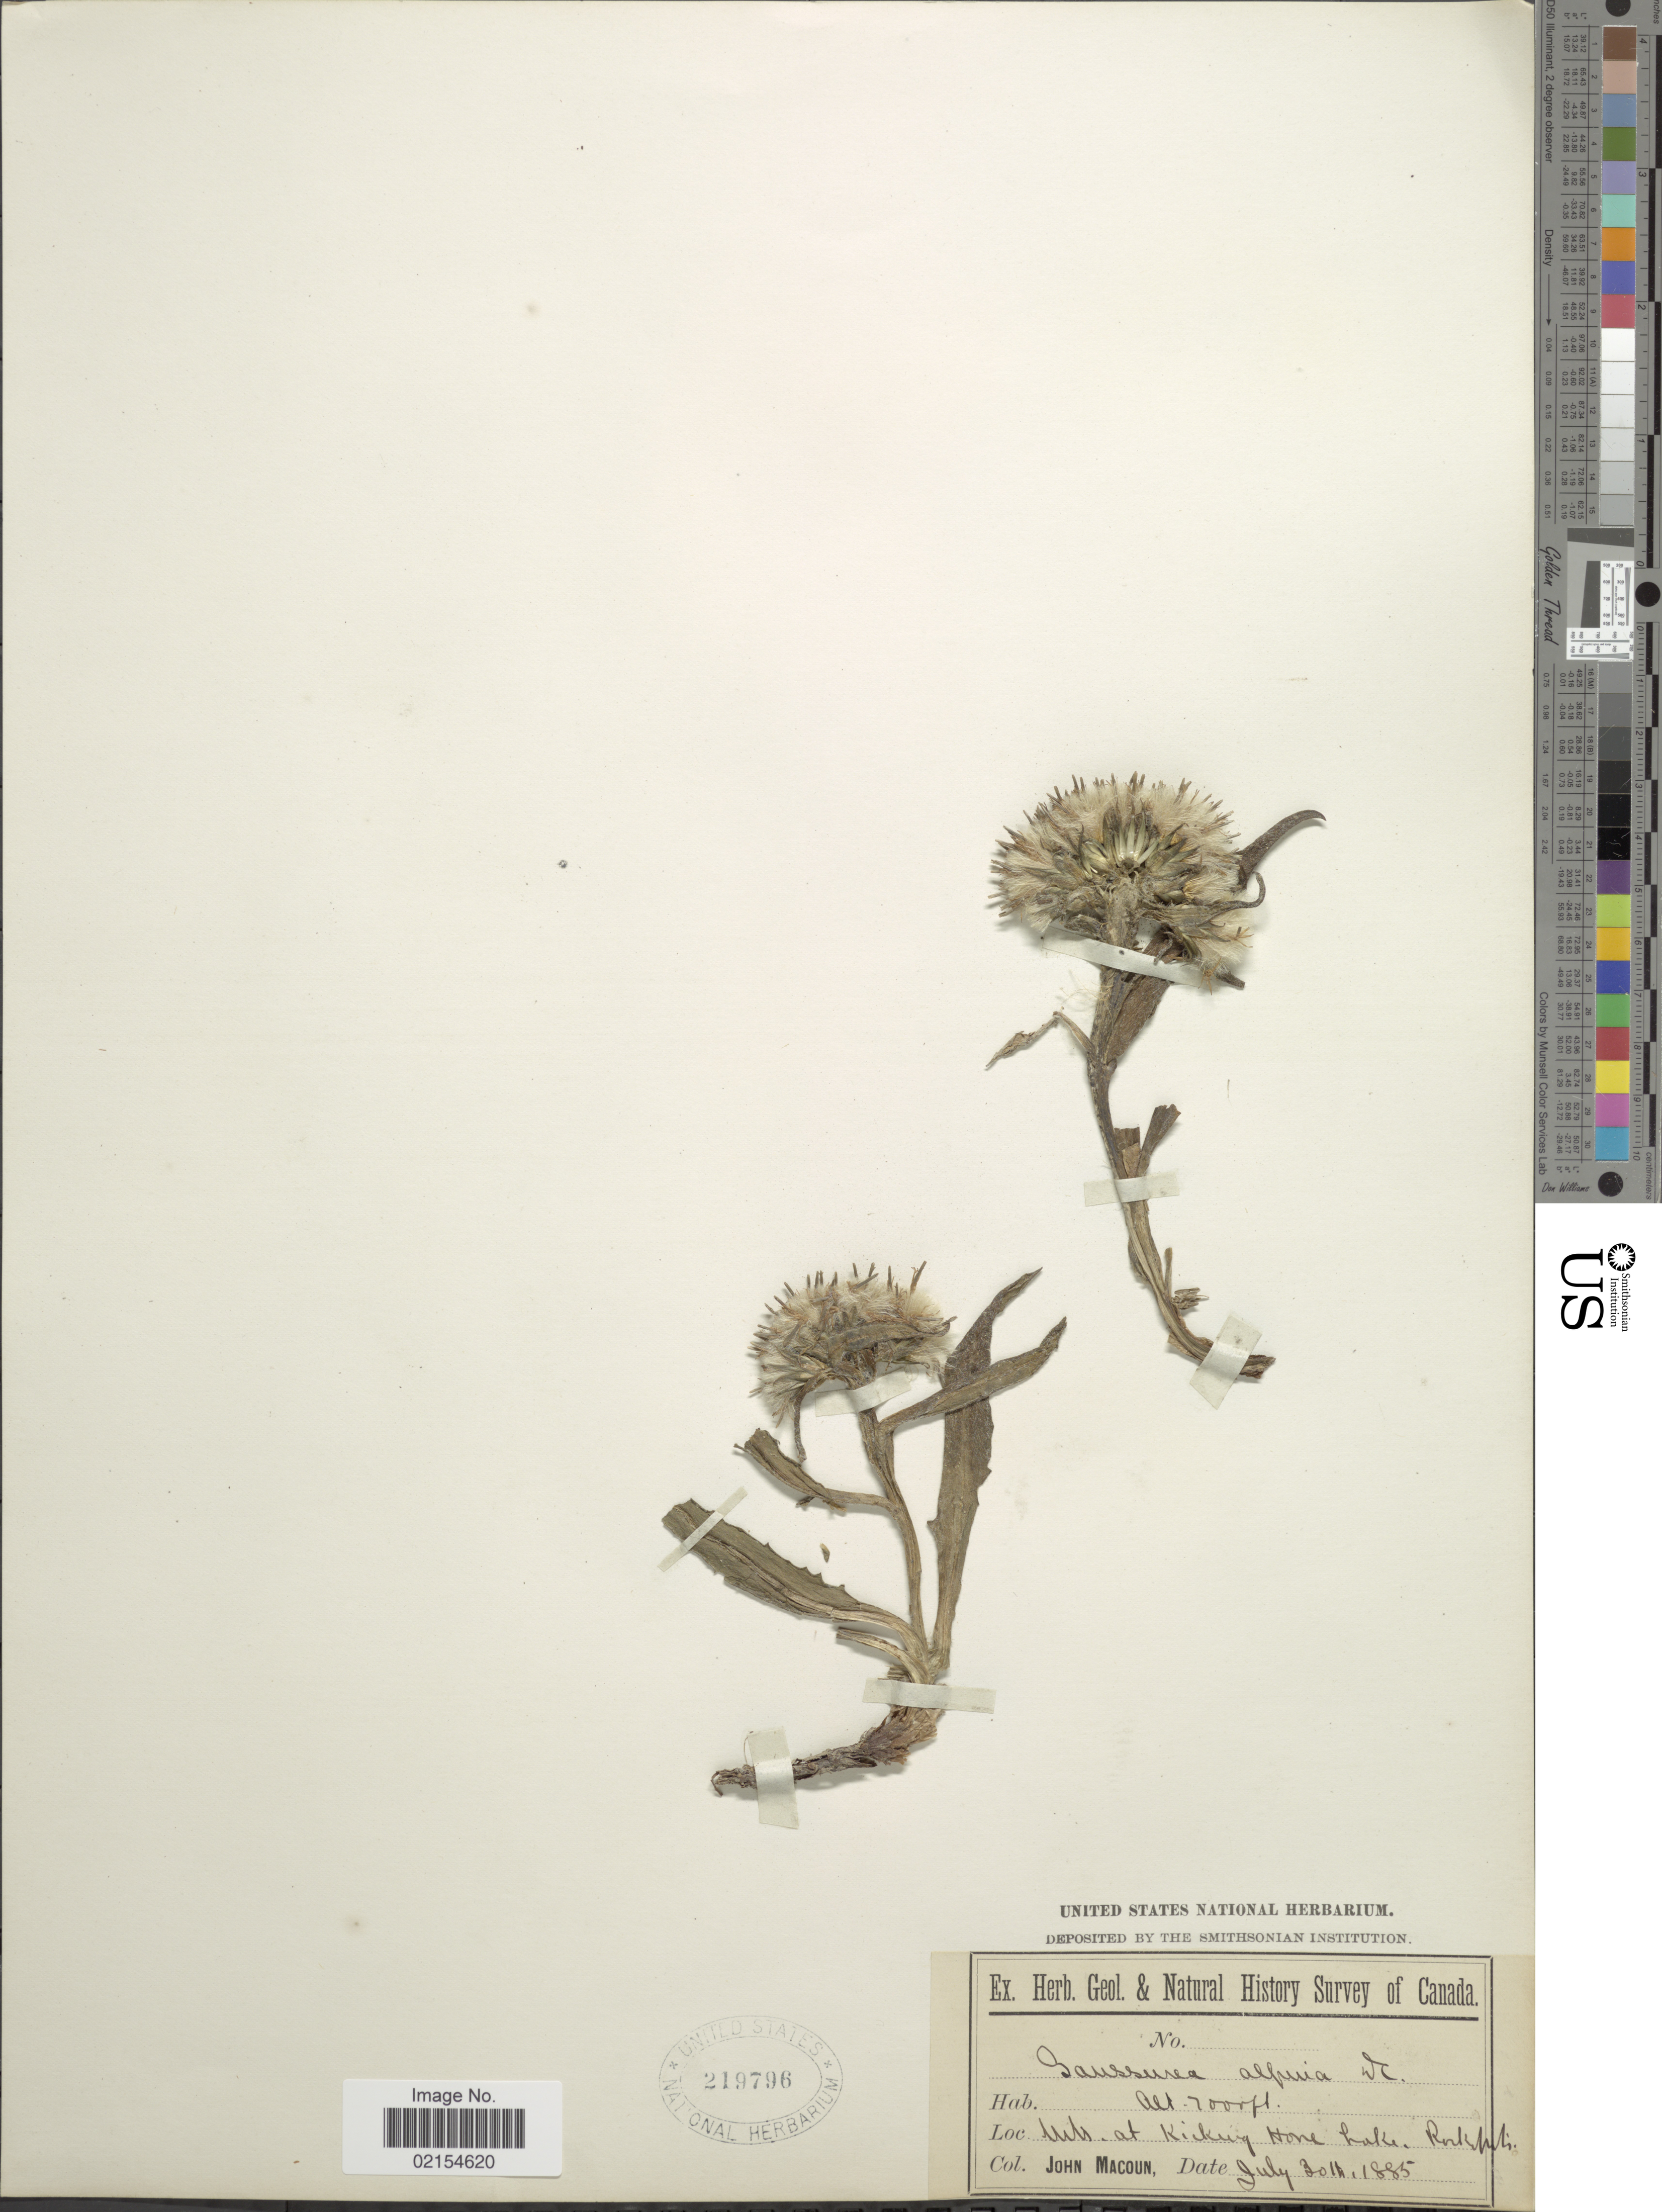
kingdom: Plantae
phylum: Tracheophyta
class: Magnoliopsida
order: Asterales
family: Asteraceae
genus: Saussurea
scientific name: Saussurea alpina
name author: (L.) DC.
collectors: J. Macoun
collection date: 1885-07-30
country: Canada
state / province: British Columbia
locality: At Kicking Horse Lake, Rocky Mts.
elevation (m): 2134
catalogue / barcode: US 219796